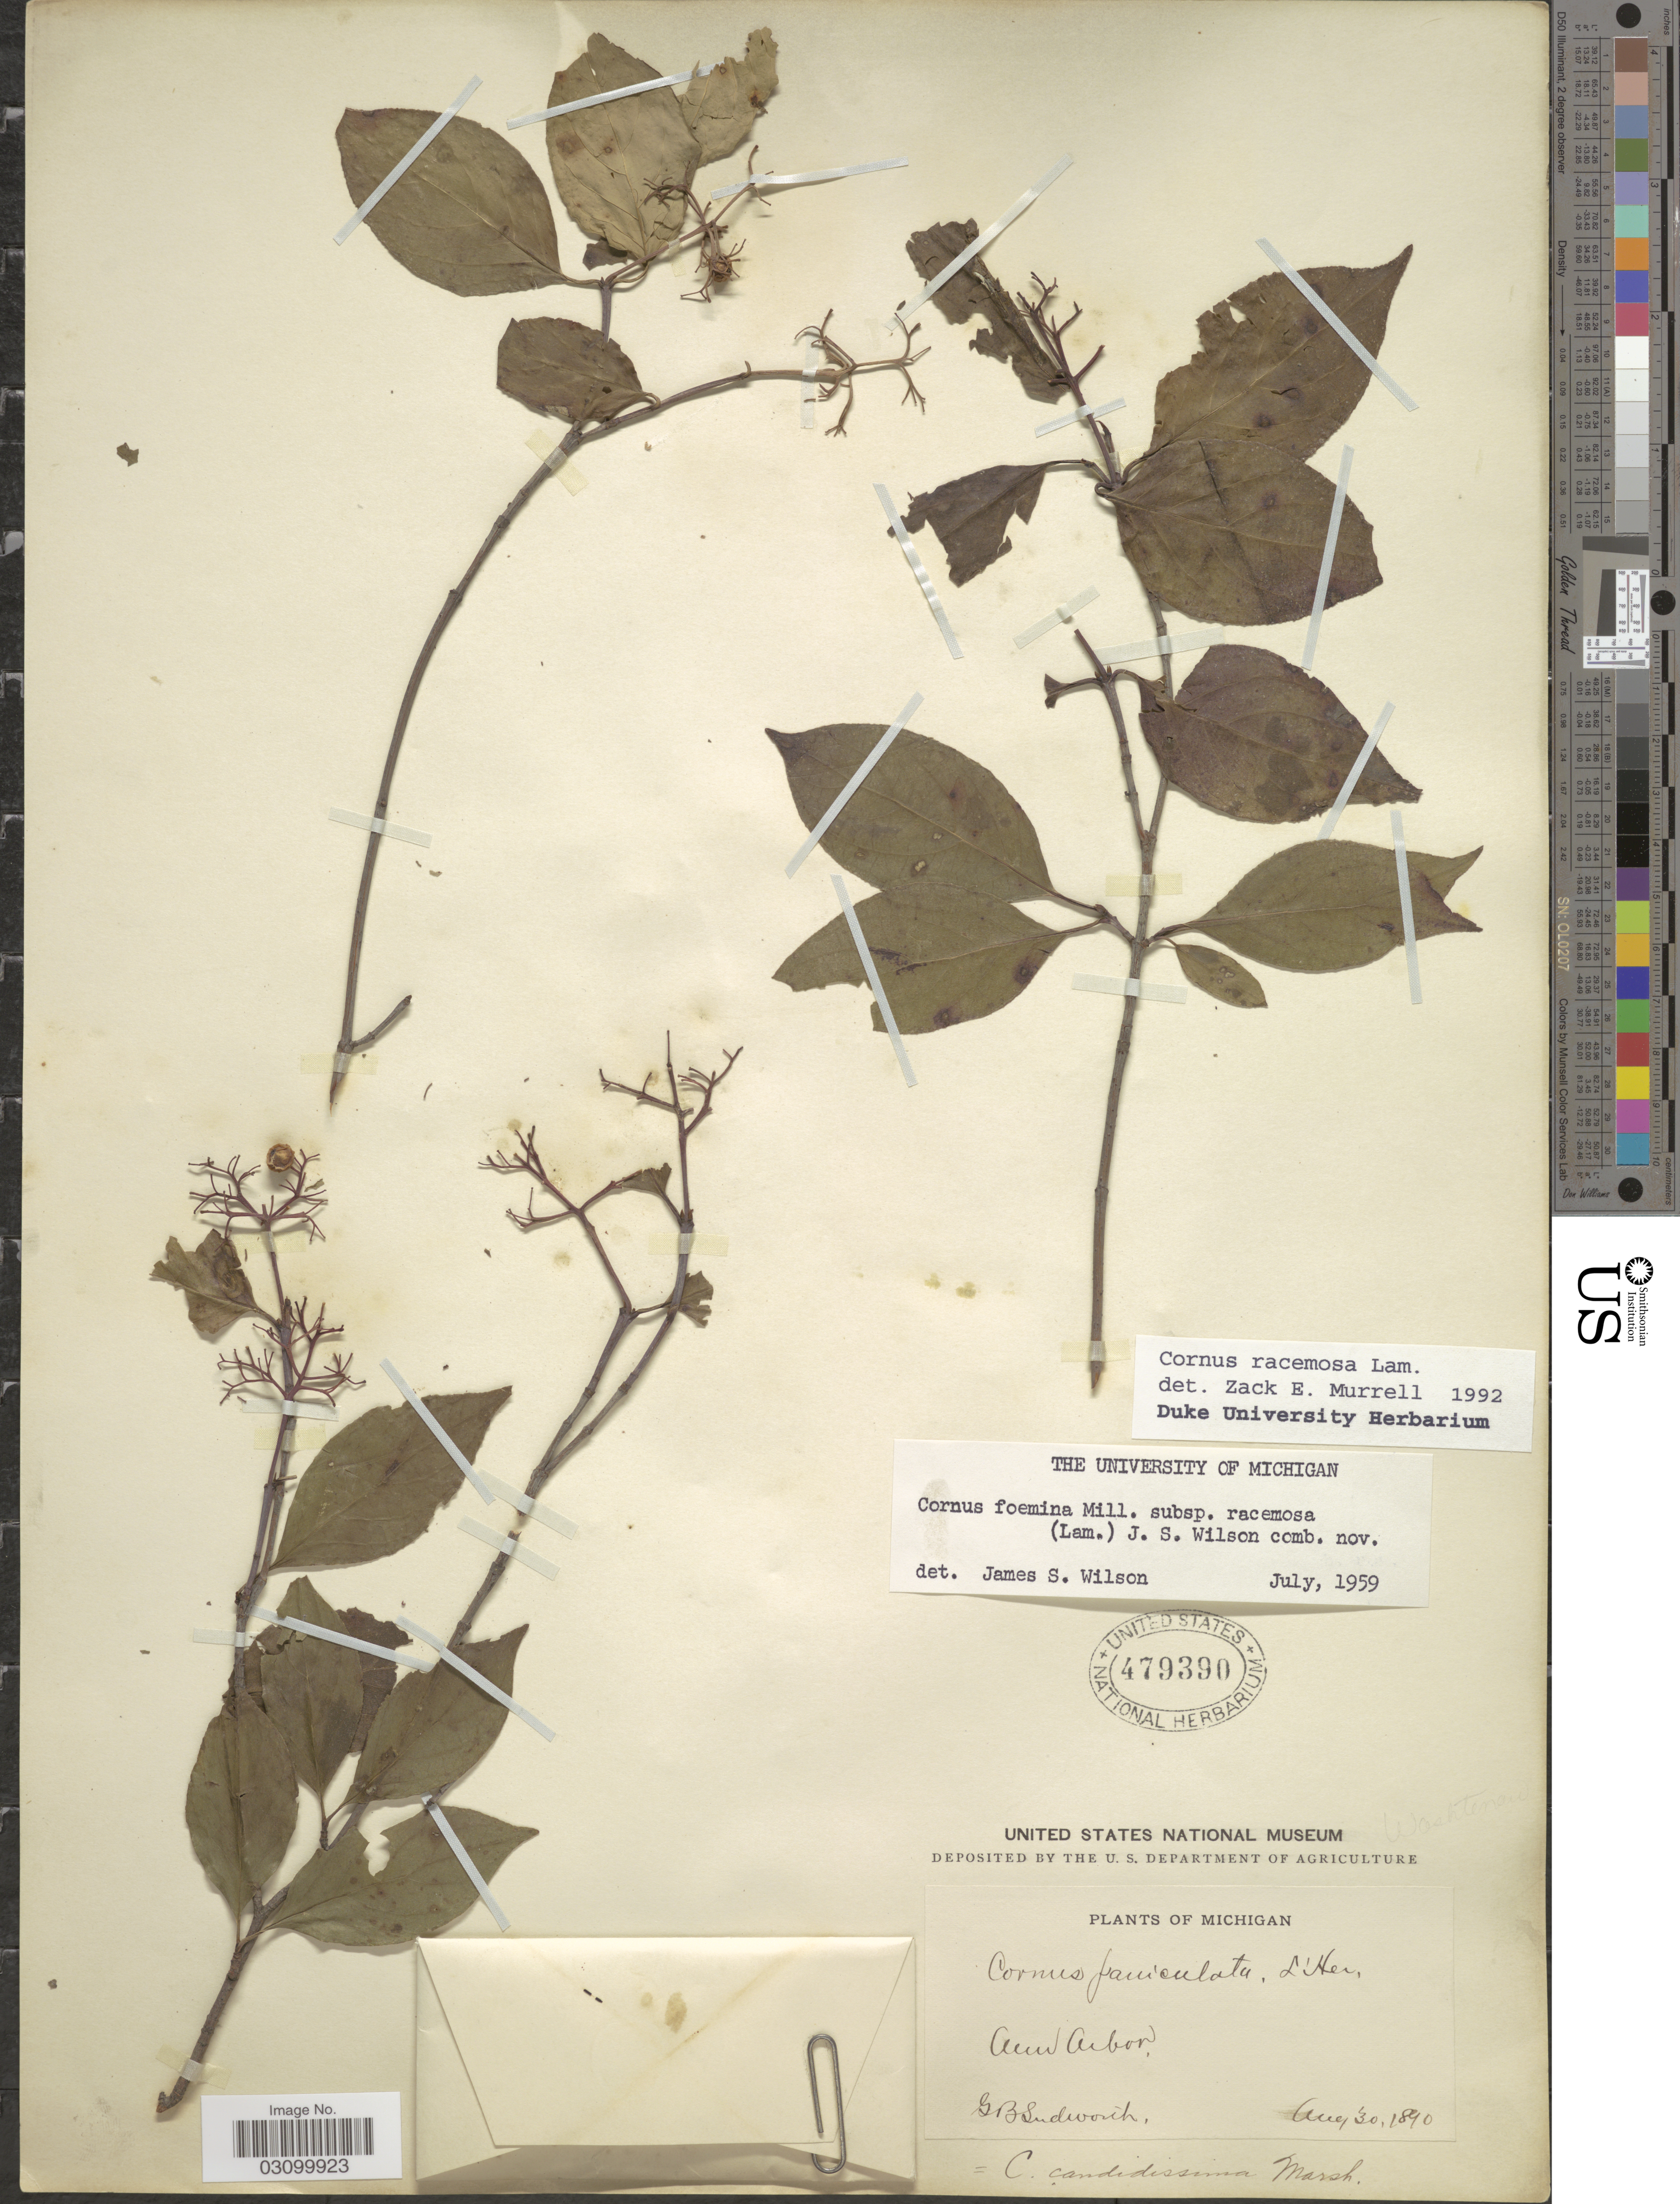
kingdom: Plantae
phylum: Tracheophyta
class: Magnoliopsida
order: Cornales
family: Cornaceae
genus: Cornus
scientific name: Cornus racemosa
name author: Lam.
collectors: G. B. Sudworth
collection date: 1890-08-30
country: United States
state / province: Michigan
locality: Ann Arbor.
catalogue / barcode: US 479390